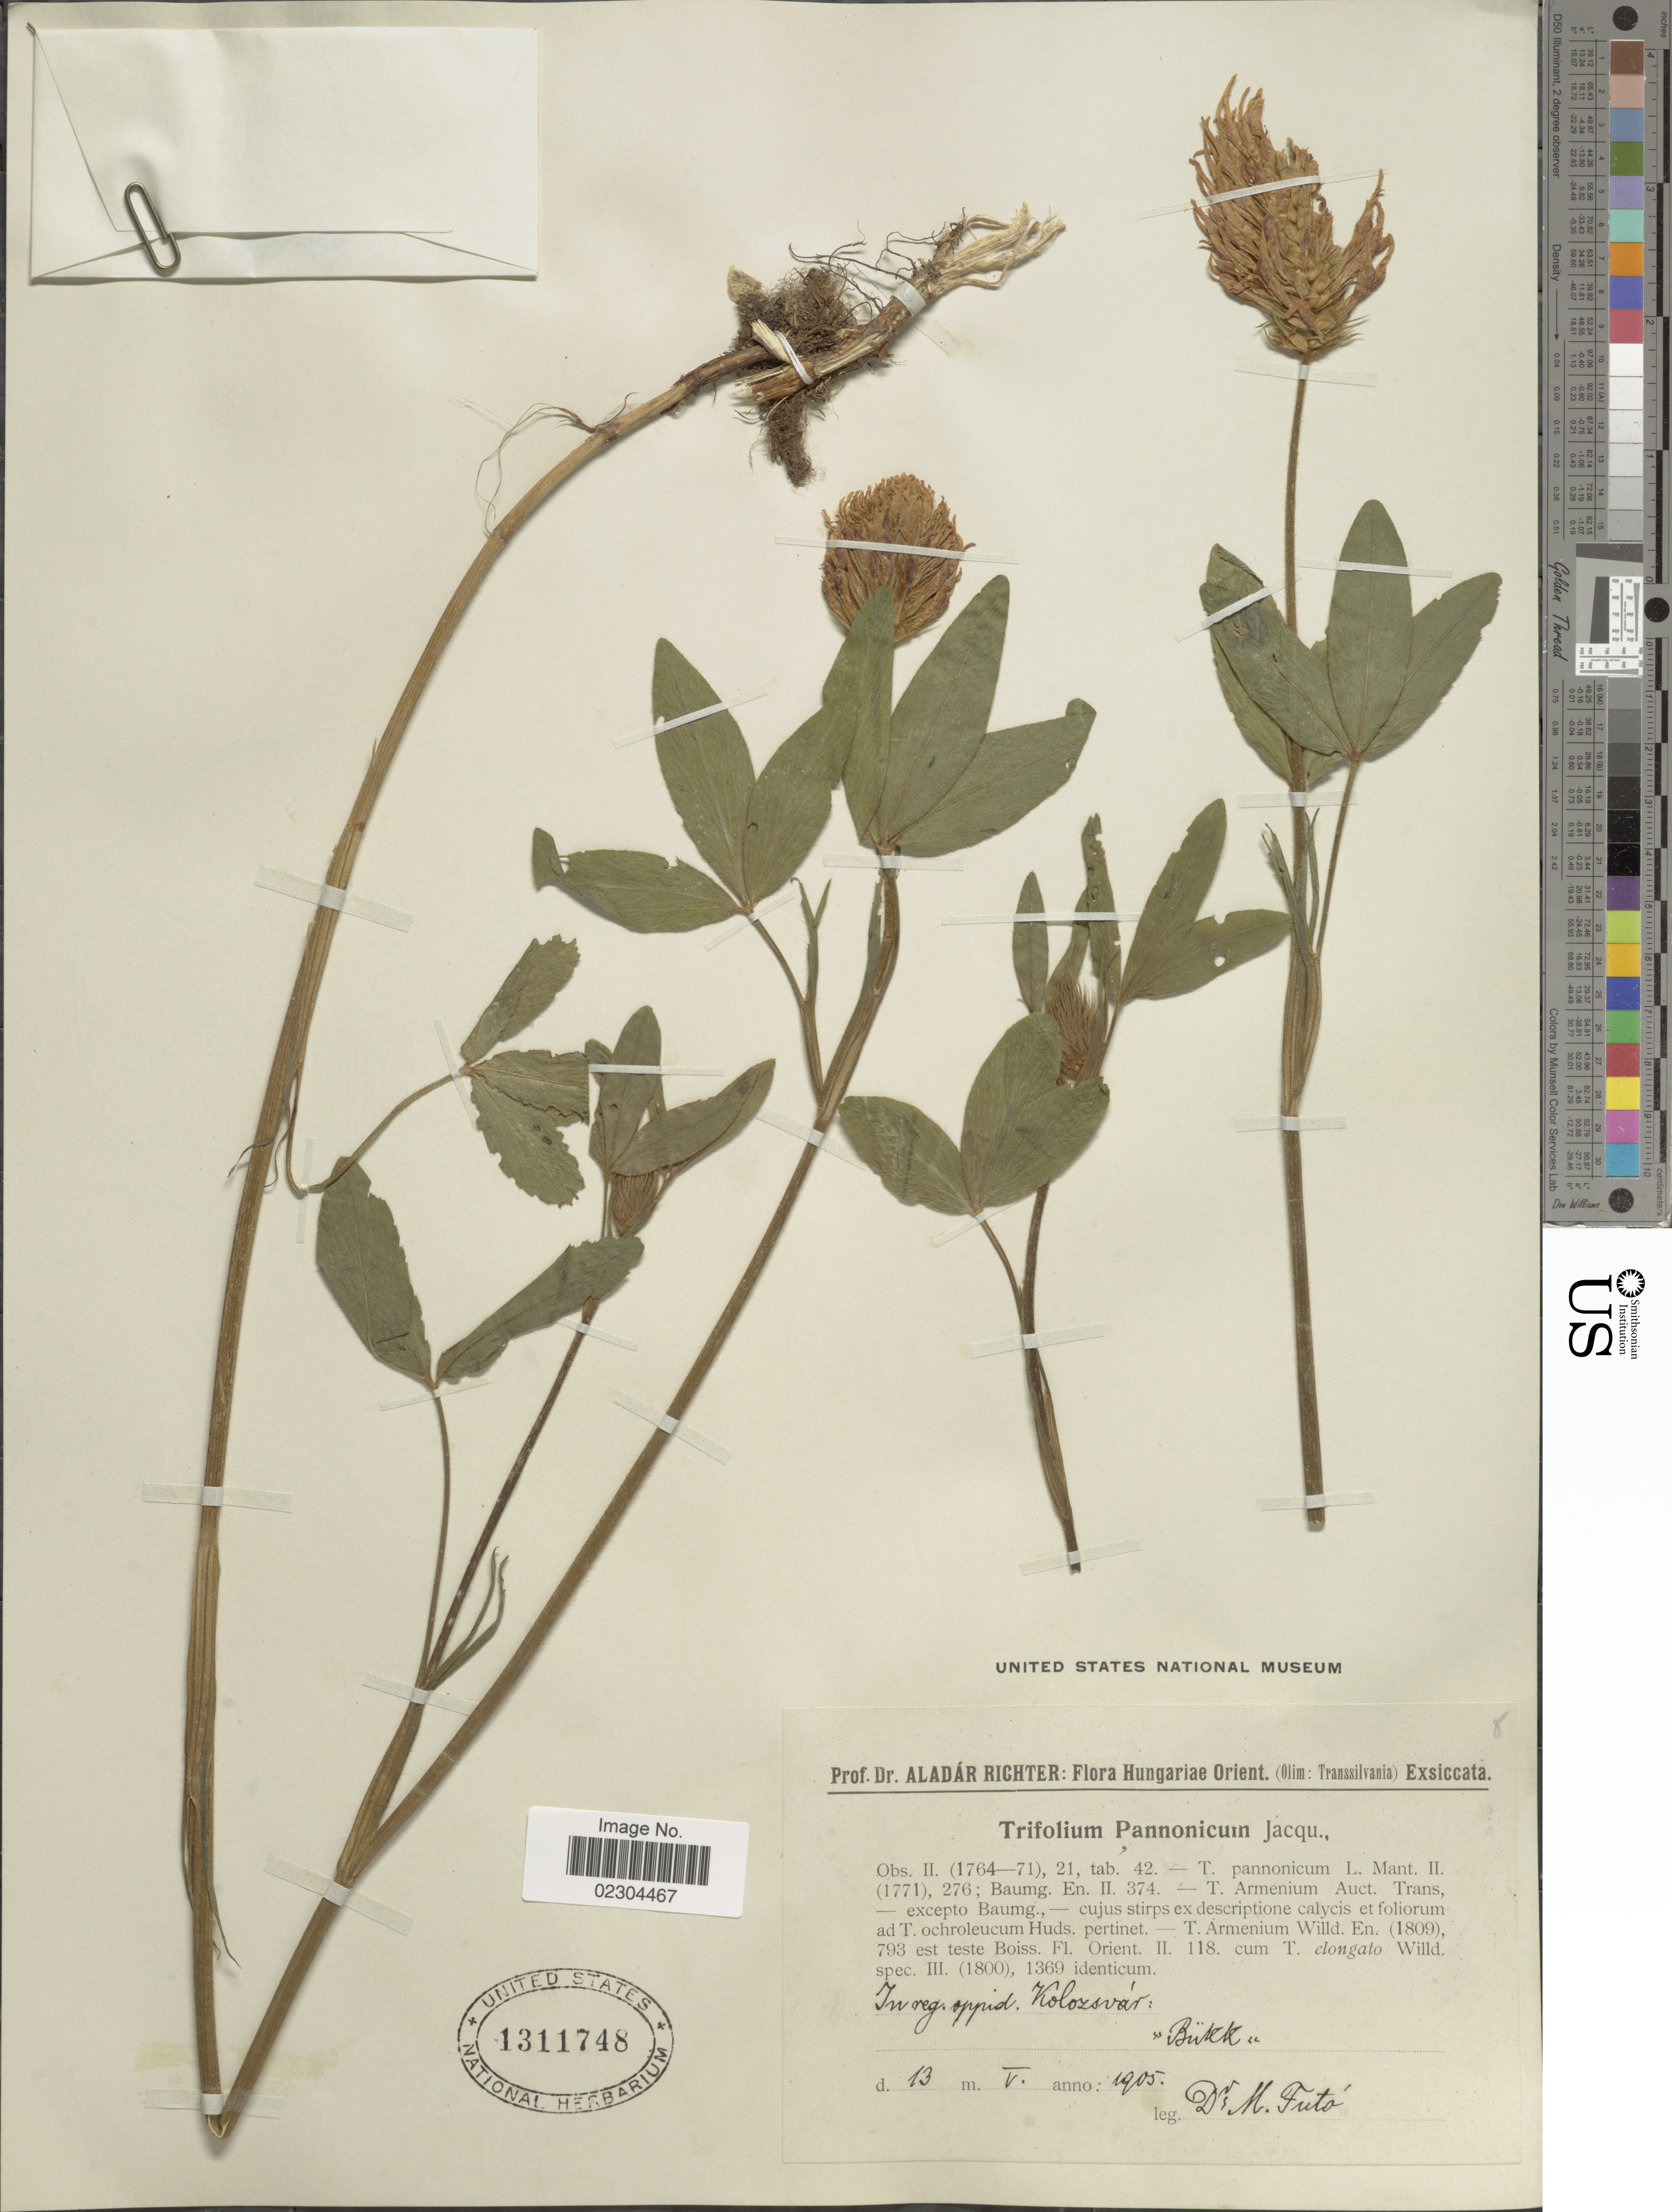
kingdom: Plantae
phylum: Tracheophyta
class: Magnoliopsida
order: Fabales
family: Fabaceae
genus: Trifolium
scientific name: Trifolium pannonicum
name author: Jacq.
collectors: M. Futo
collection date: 1905-05-13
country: Hungary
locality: Transsilvania, Olim, Kolozsvar Bukk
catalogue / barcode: US 1311748